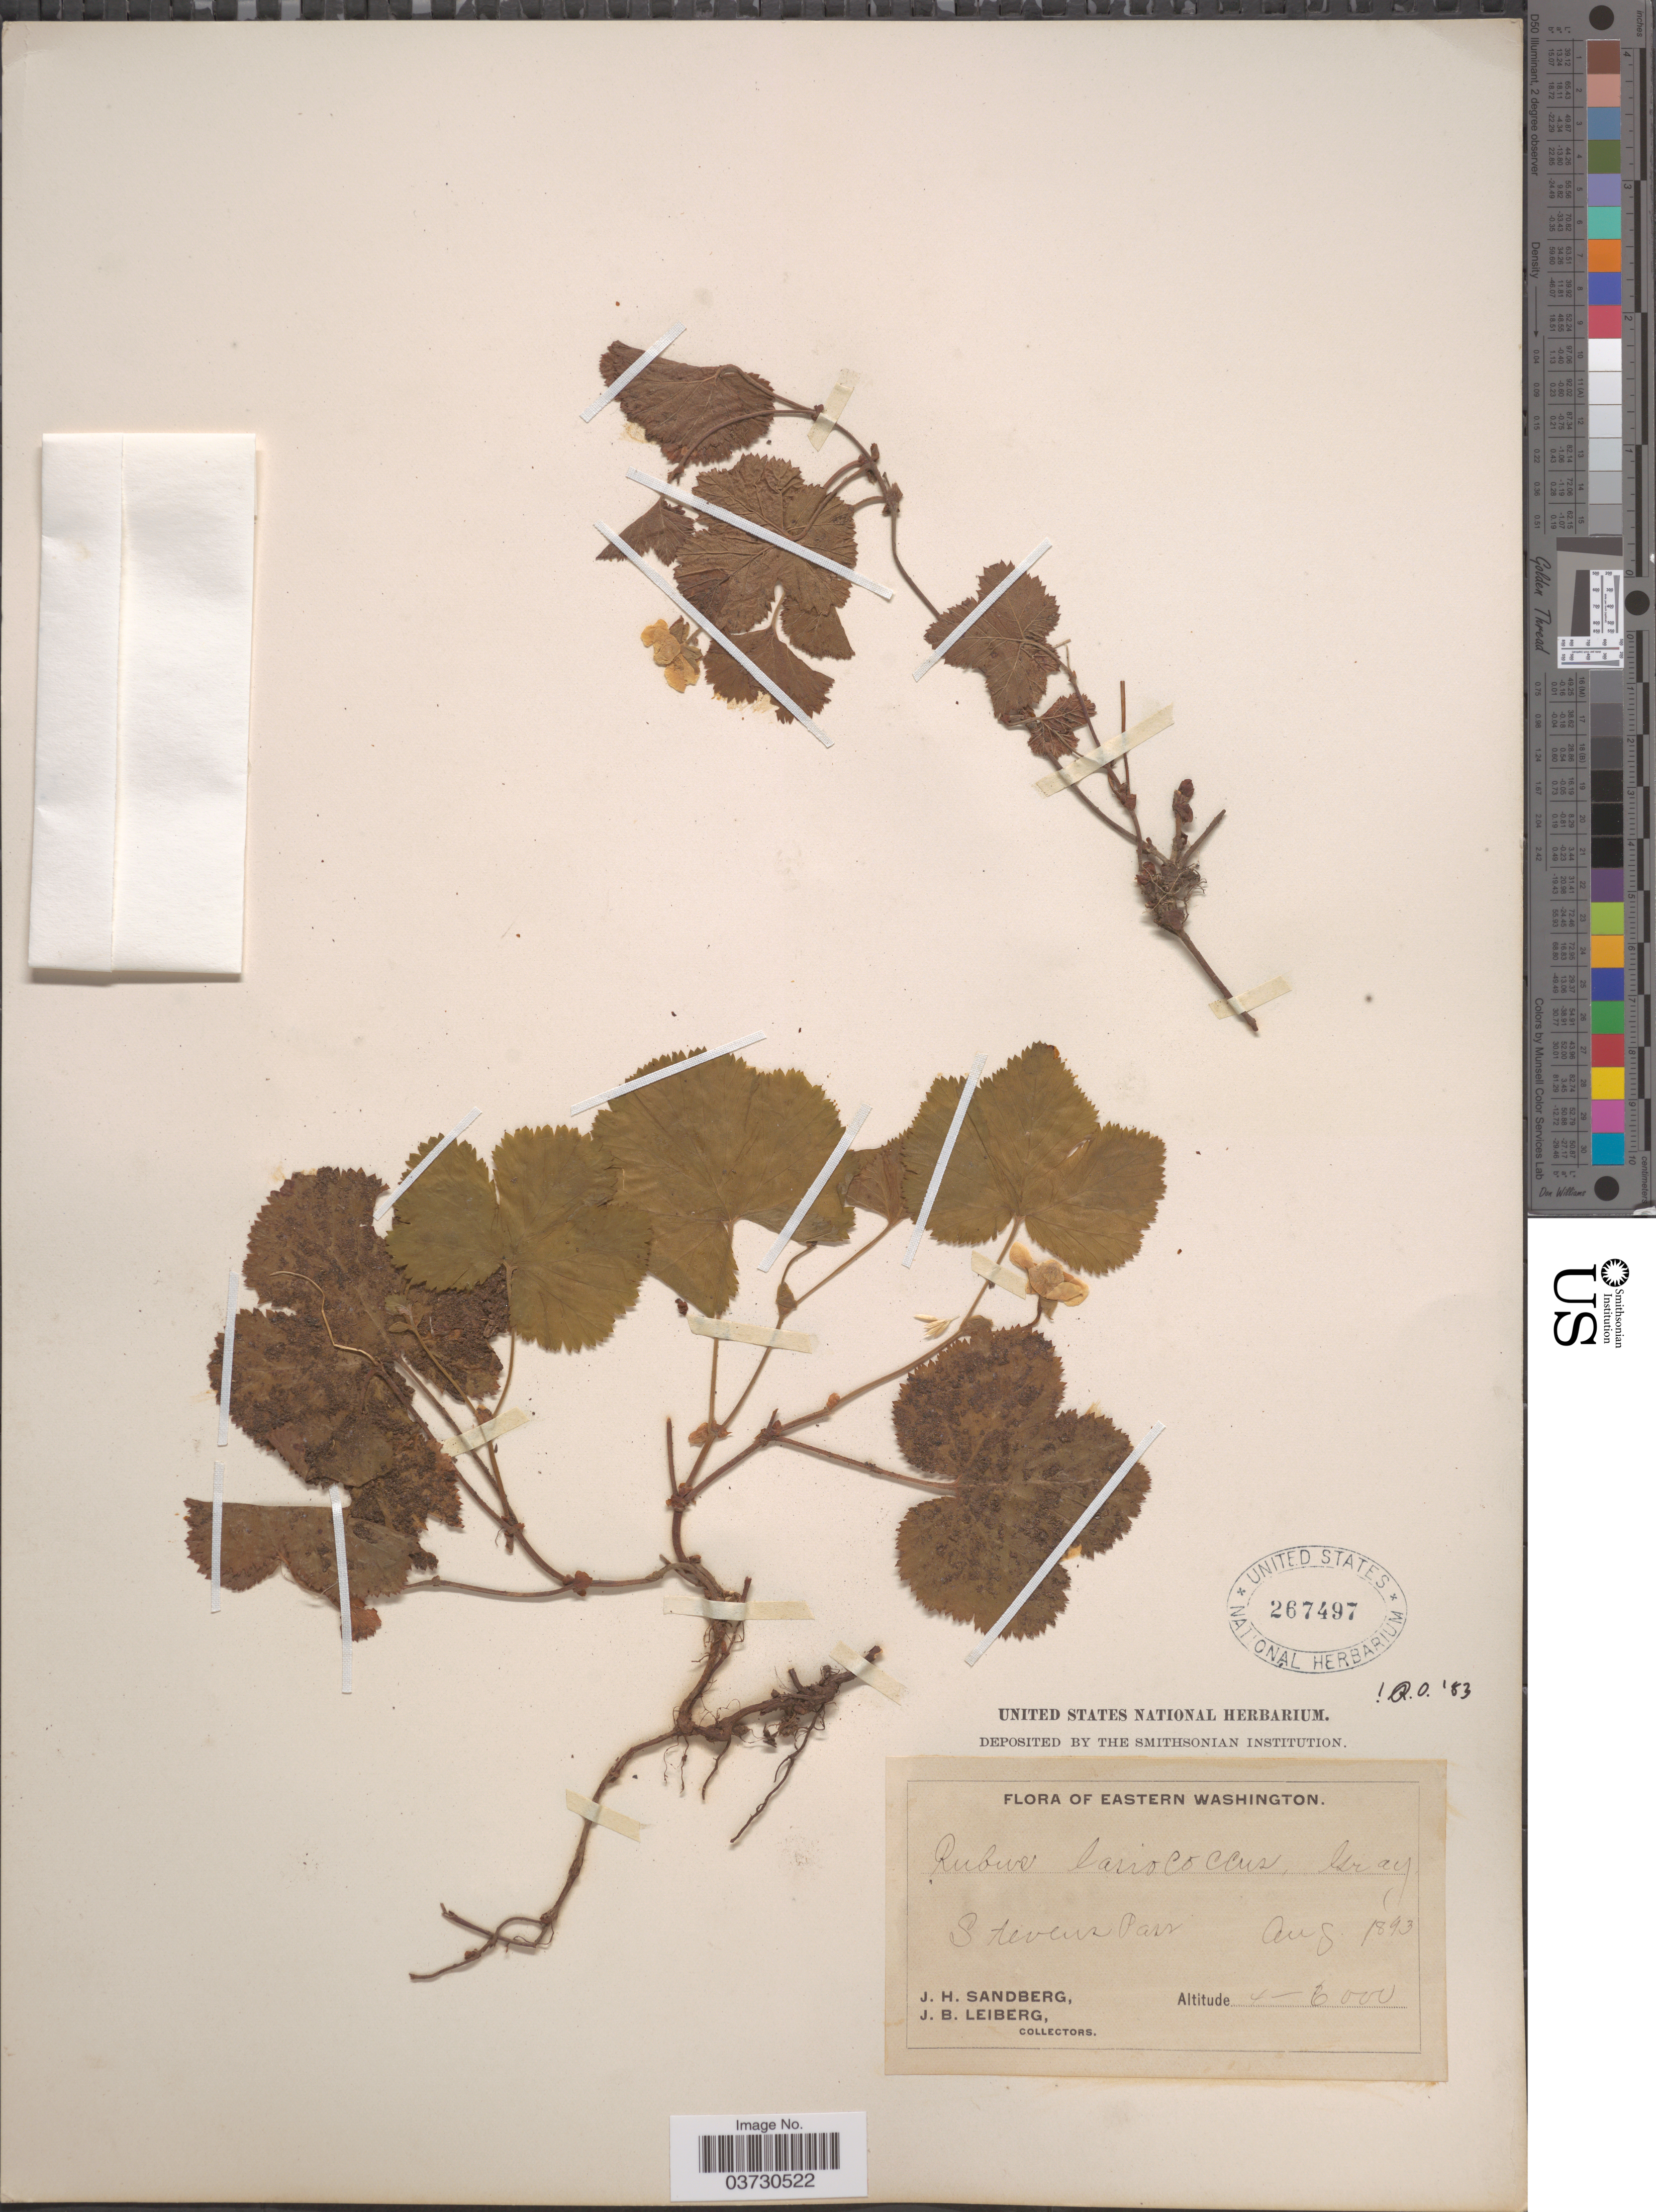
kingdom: Plantae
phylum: Tracheophyta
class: Magnoliopsida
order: Rosales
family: Rosaceae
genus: Rubus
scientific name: Rubus lasiococcus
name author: A. Gray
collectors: J. H. Sandberg & J. B. Leiberg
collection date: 1893-08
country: United States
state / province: Washington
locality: Eastern Washington. Stevens Pass.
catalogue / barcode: US 267497